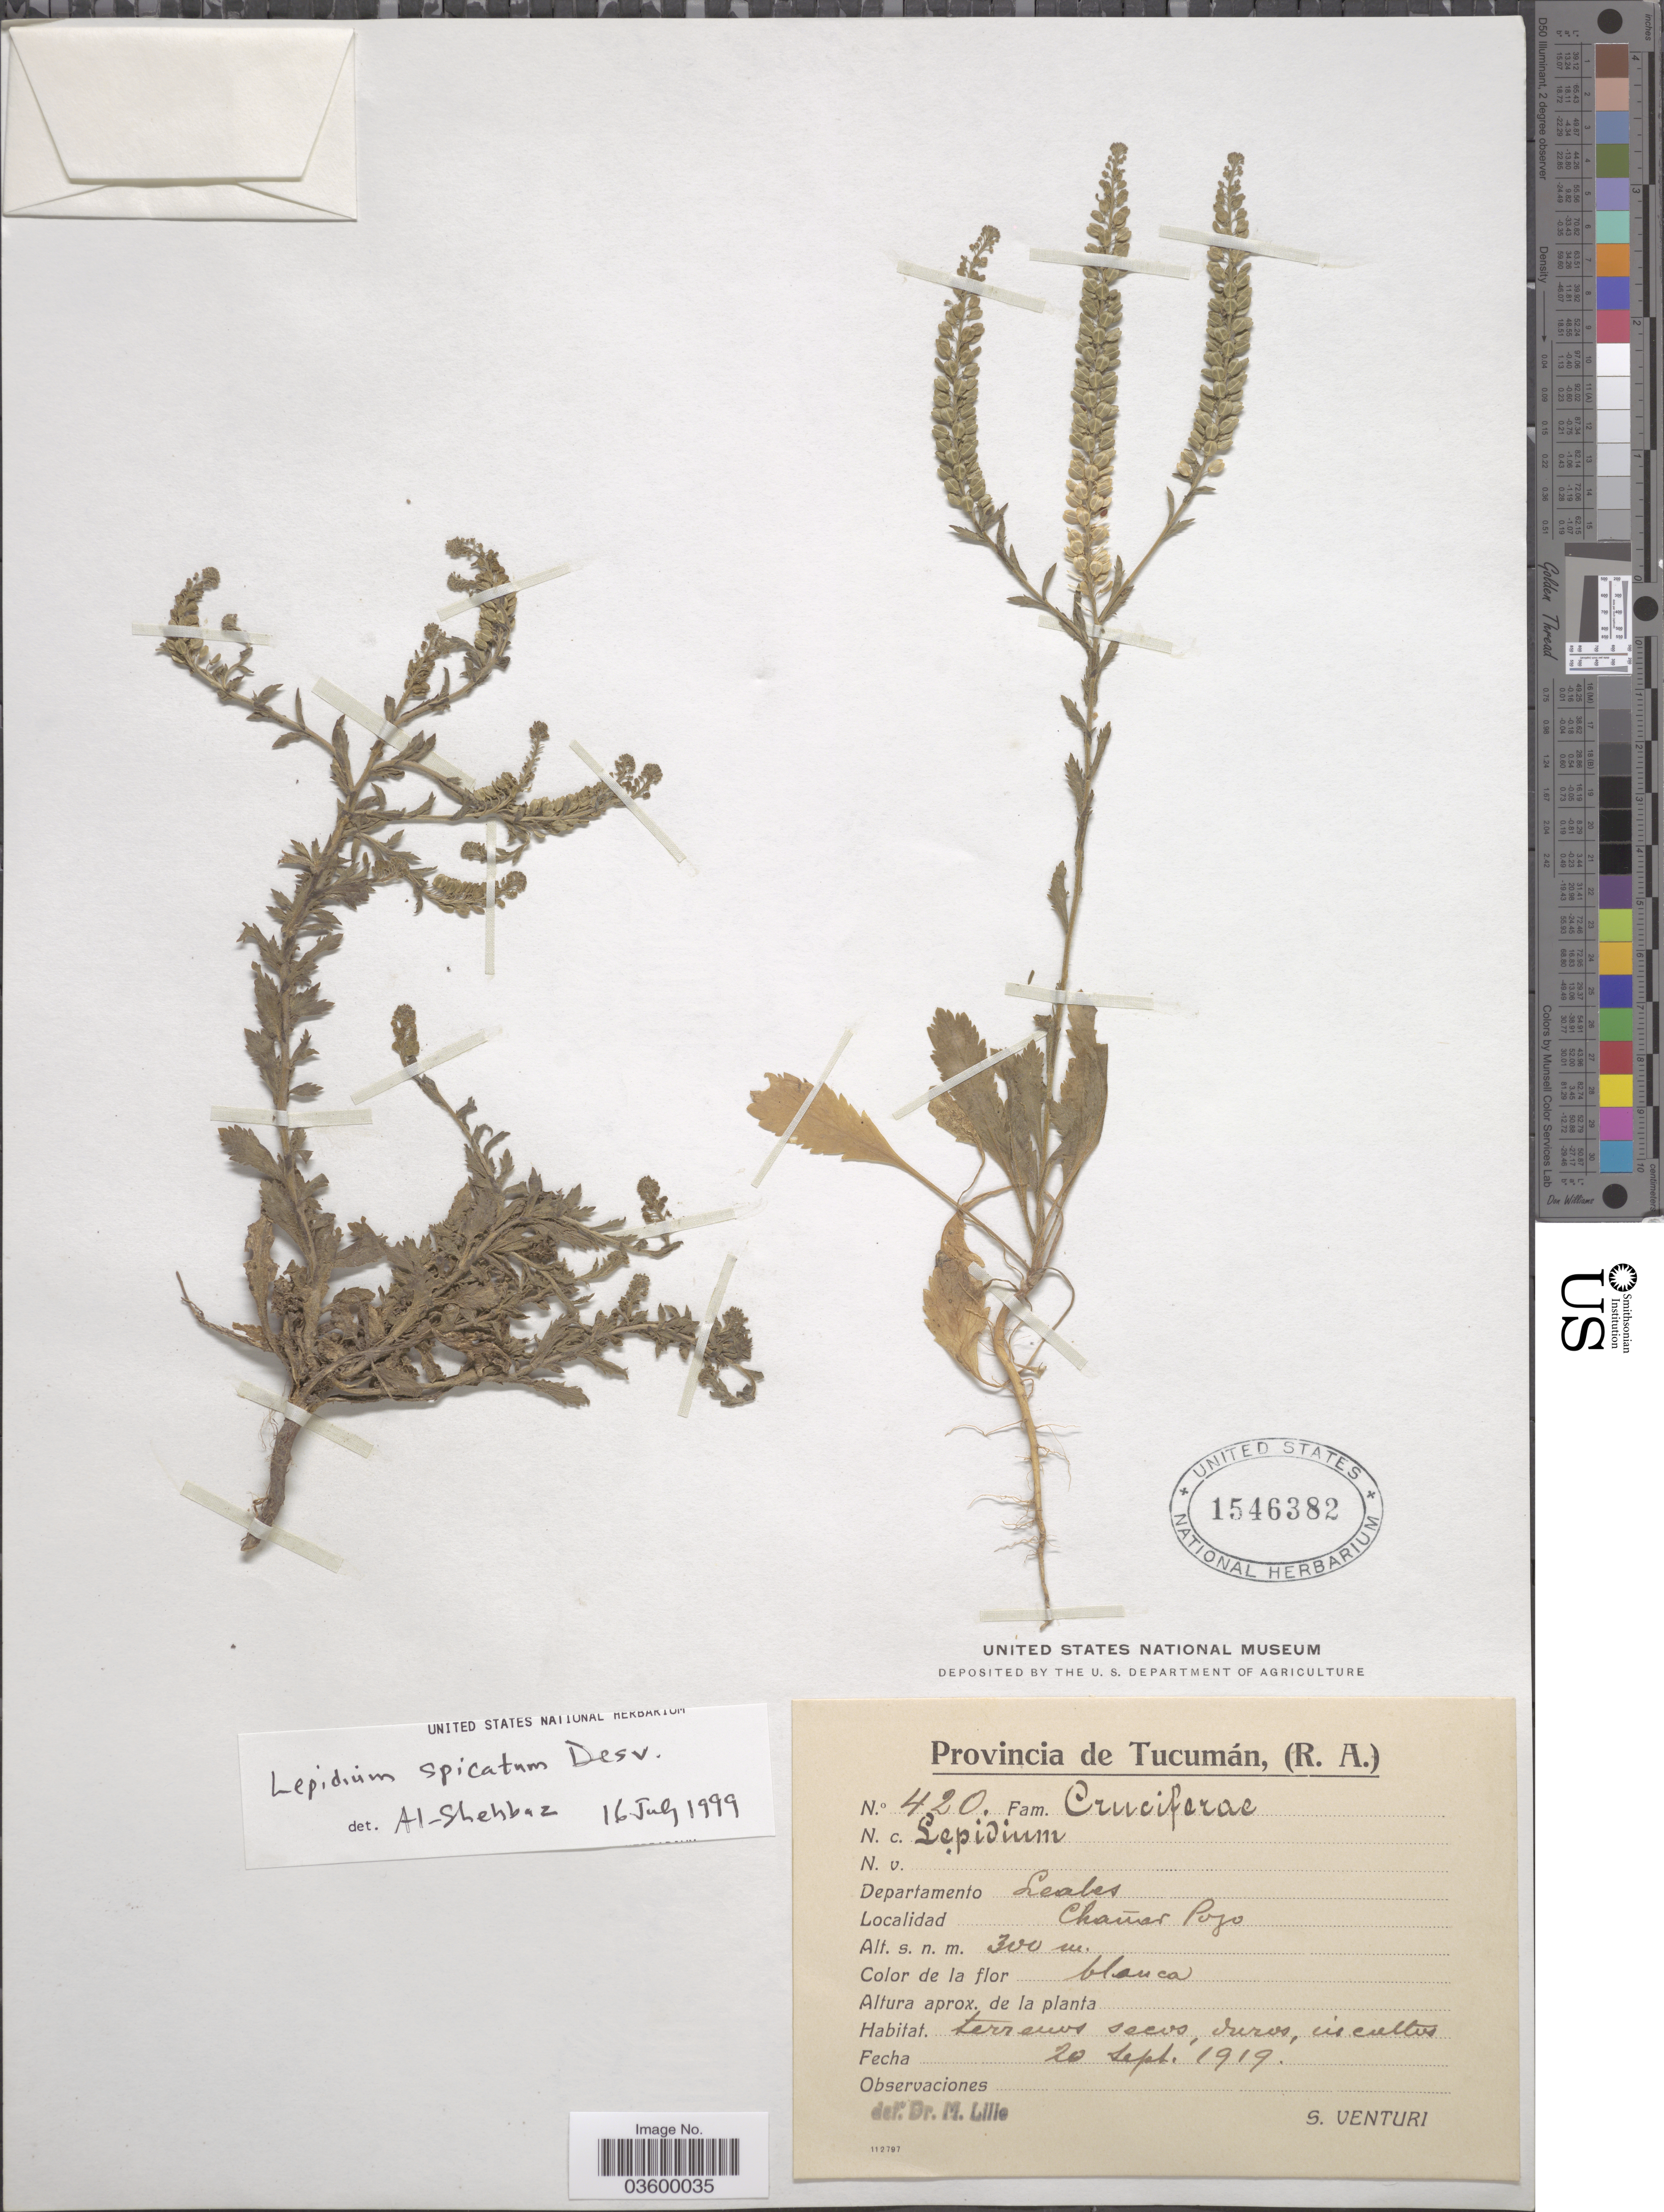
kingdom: Plantae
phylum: Tracheophyta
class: Magnoliopsida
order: Brassicales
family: Brassicaceae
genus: Lepidium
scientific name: Lepidium spicatum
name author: Desv.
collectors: S. Venturi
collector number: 420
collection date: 1919-09-20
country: Argentina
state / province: Tucuman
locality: Departamento Leales. Chañar Pozo.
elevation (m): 300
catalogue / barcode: US 1546382